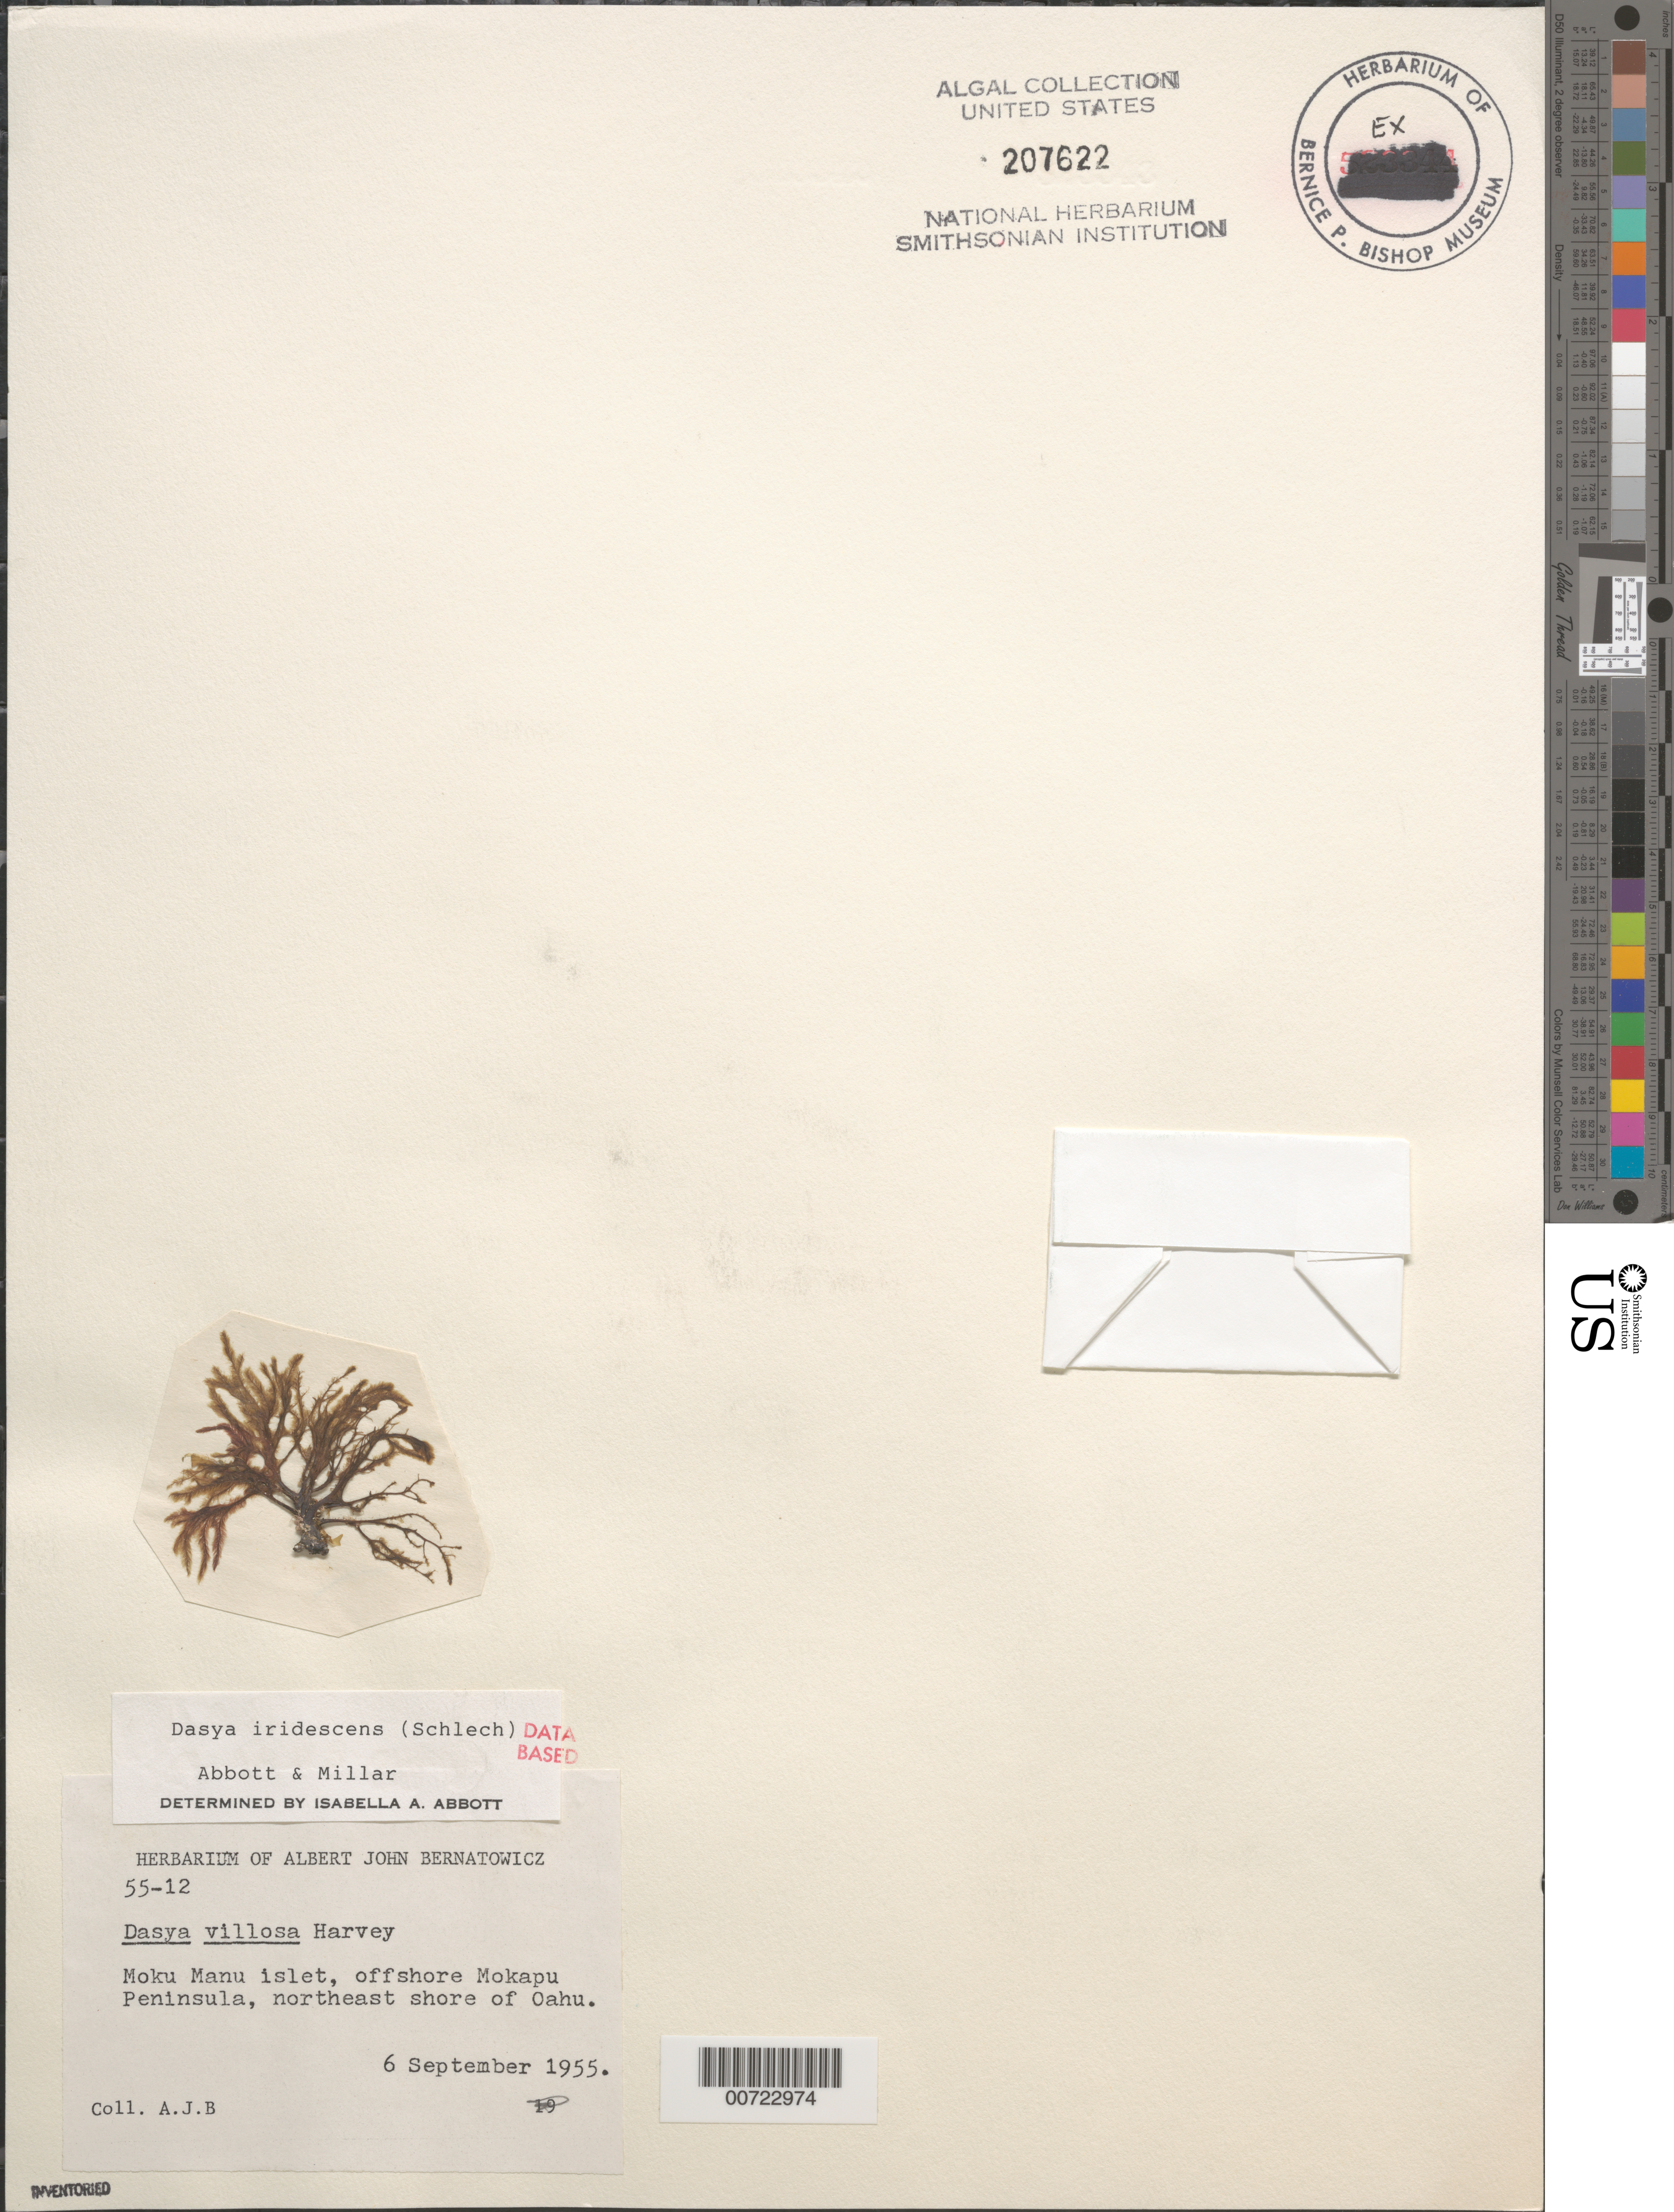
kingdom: Plantae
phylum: Rhodophyta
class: Florideophyceae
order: Ceramiales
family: Dasyaceae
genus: Dasya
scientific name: Dasya iridescens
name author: (Schlech) A.J.K. Millar & I.A. Abbott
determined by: Abbott, Isabella A.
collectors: A. Bernatowicz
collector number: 55-12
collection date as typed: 06 Sep 1955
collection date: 1955-09-06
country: United States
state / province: Hawaii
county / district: Honolulu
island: Oahu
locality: Moku Manu islet (Bird Island), offshore Mokapu Peninsula, northeast shore of Oahu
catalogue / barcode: US 207622